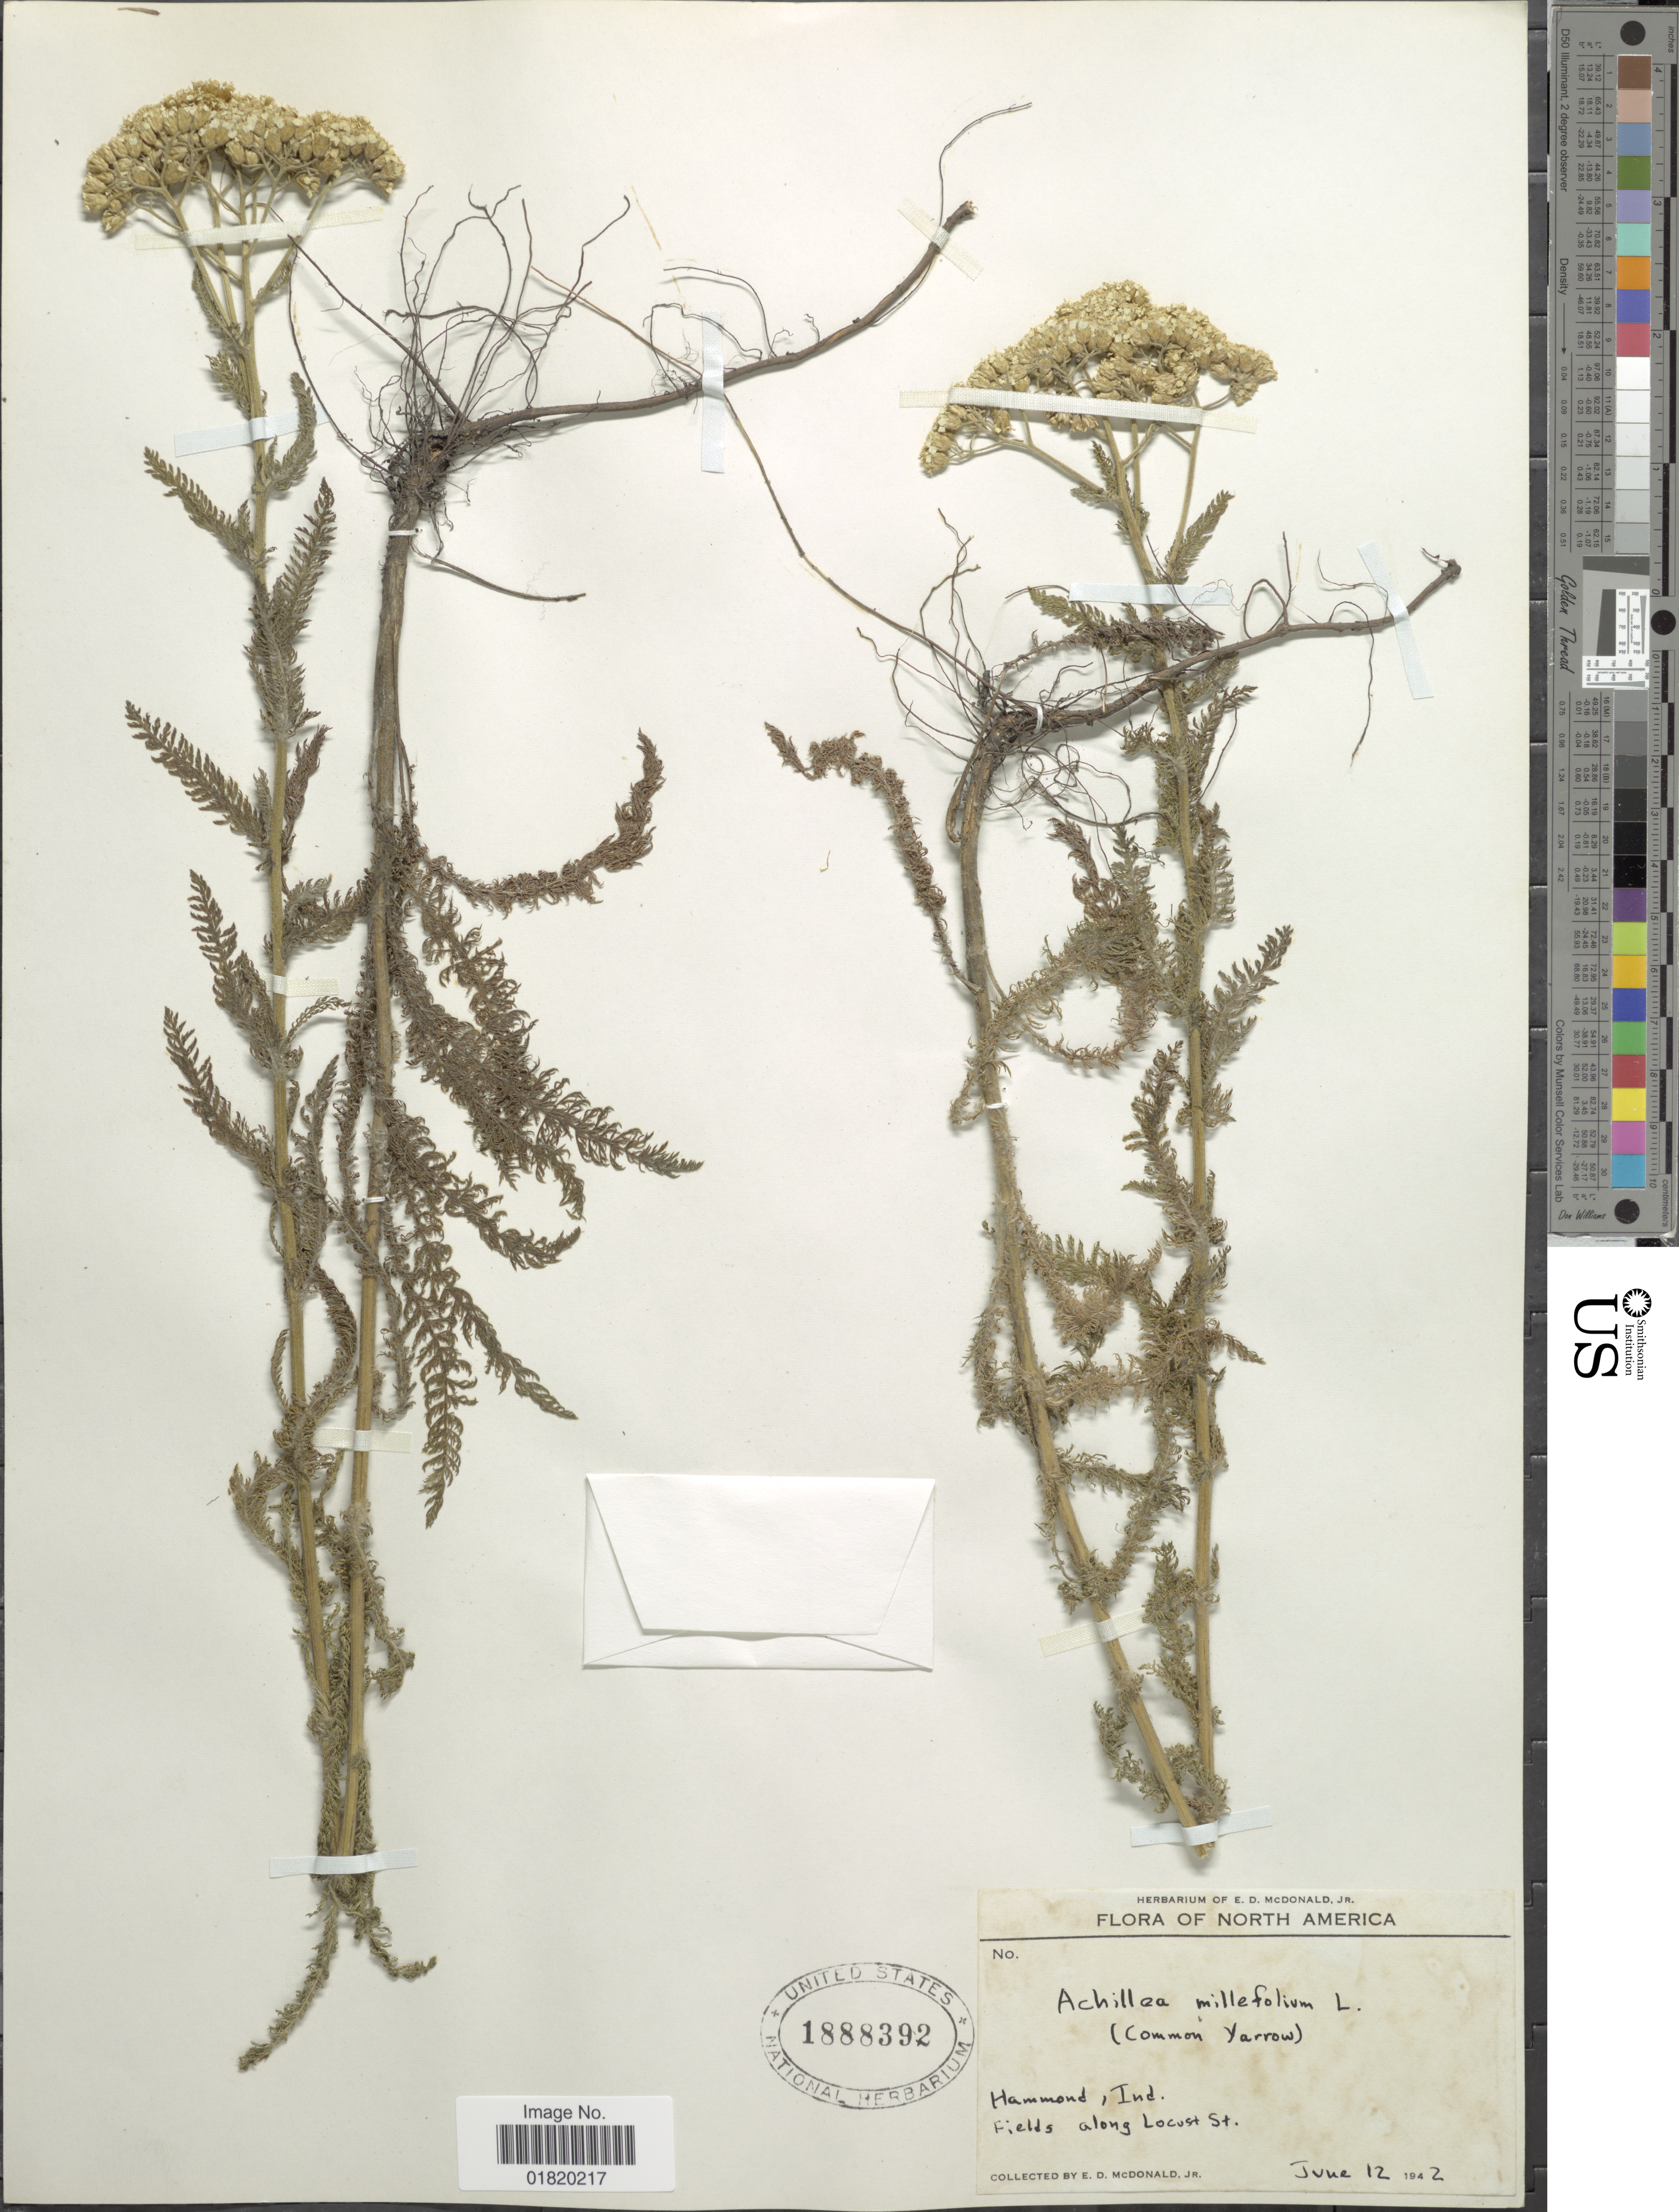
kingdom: Plantae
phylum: Tracheophyta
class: Magnoliopsida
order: Asterales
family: Asteraceae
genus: Achillea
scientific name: Achillea millefolium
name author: L.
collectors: E. D. McDonald Jr.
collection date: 1942-06-12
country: United States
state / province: Indiana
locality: Hammond. along Locust St.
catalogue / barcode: US 1888392